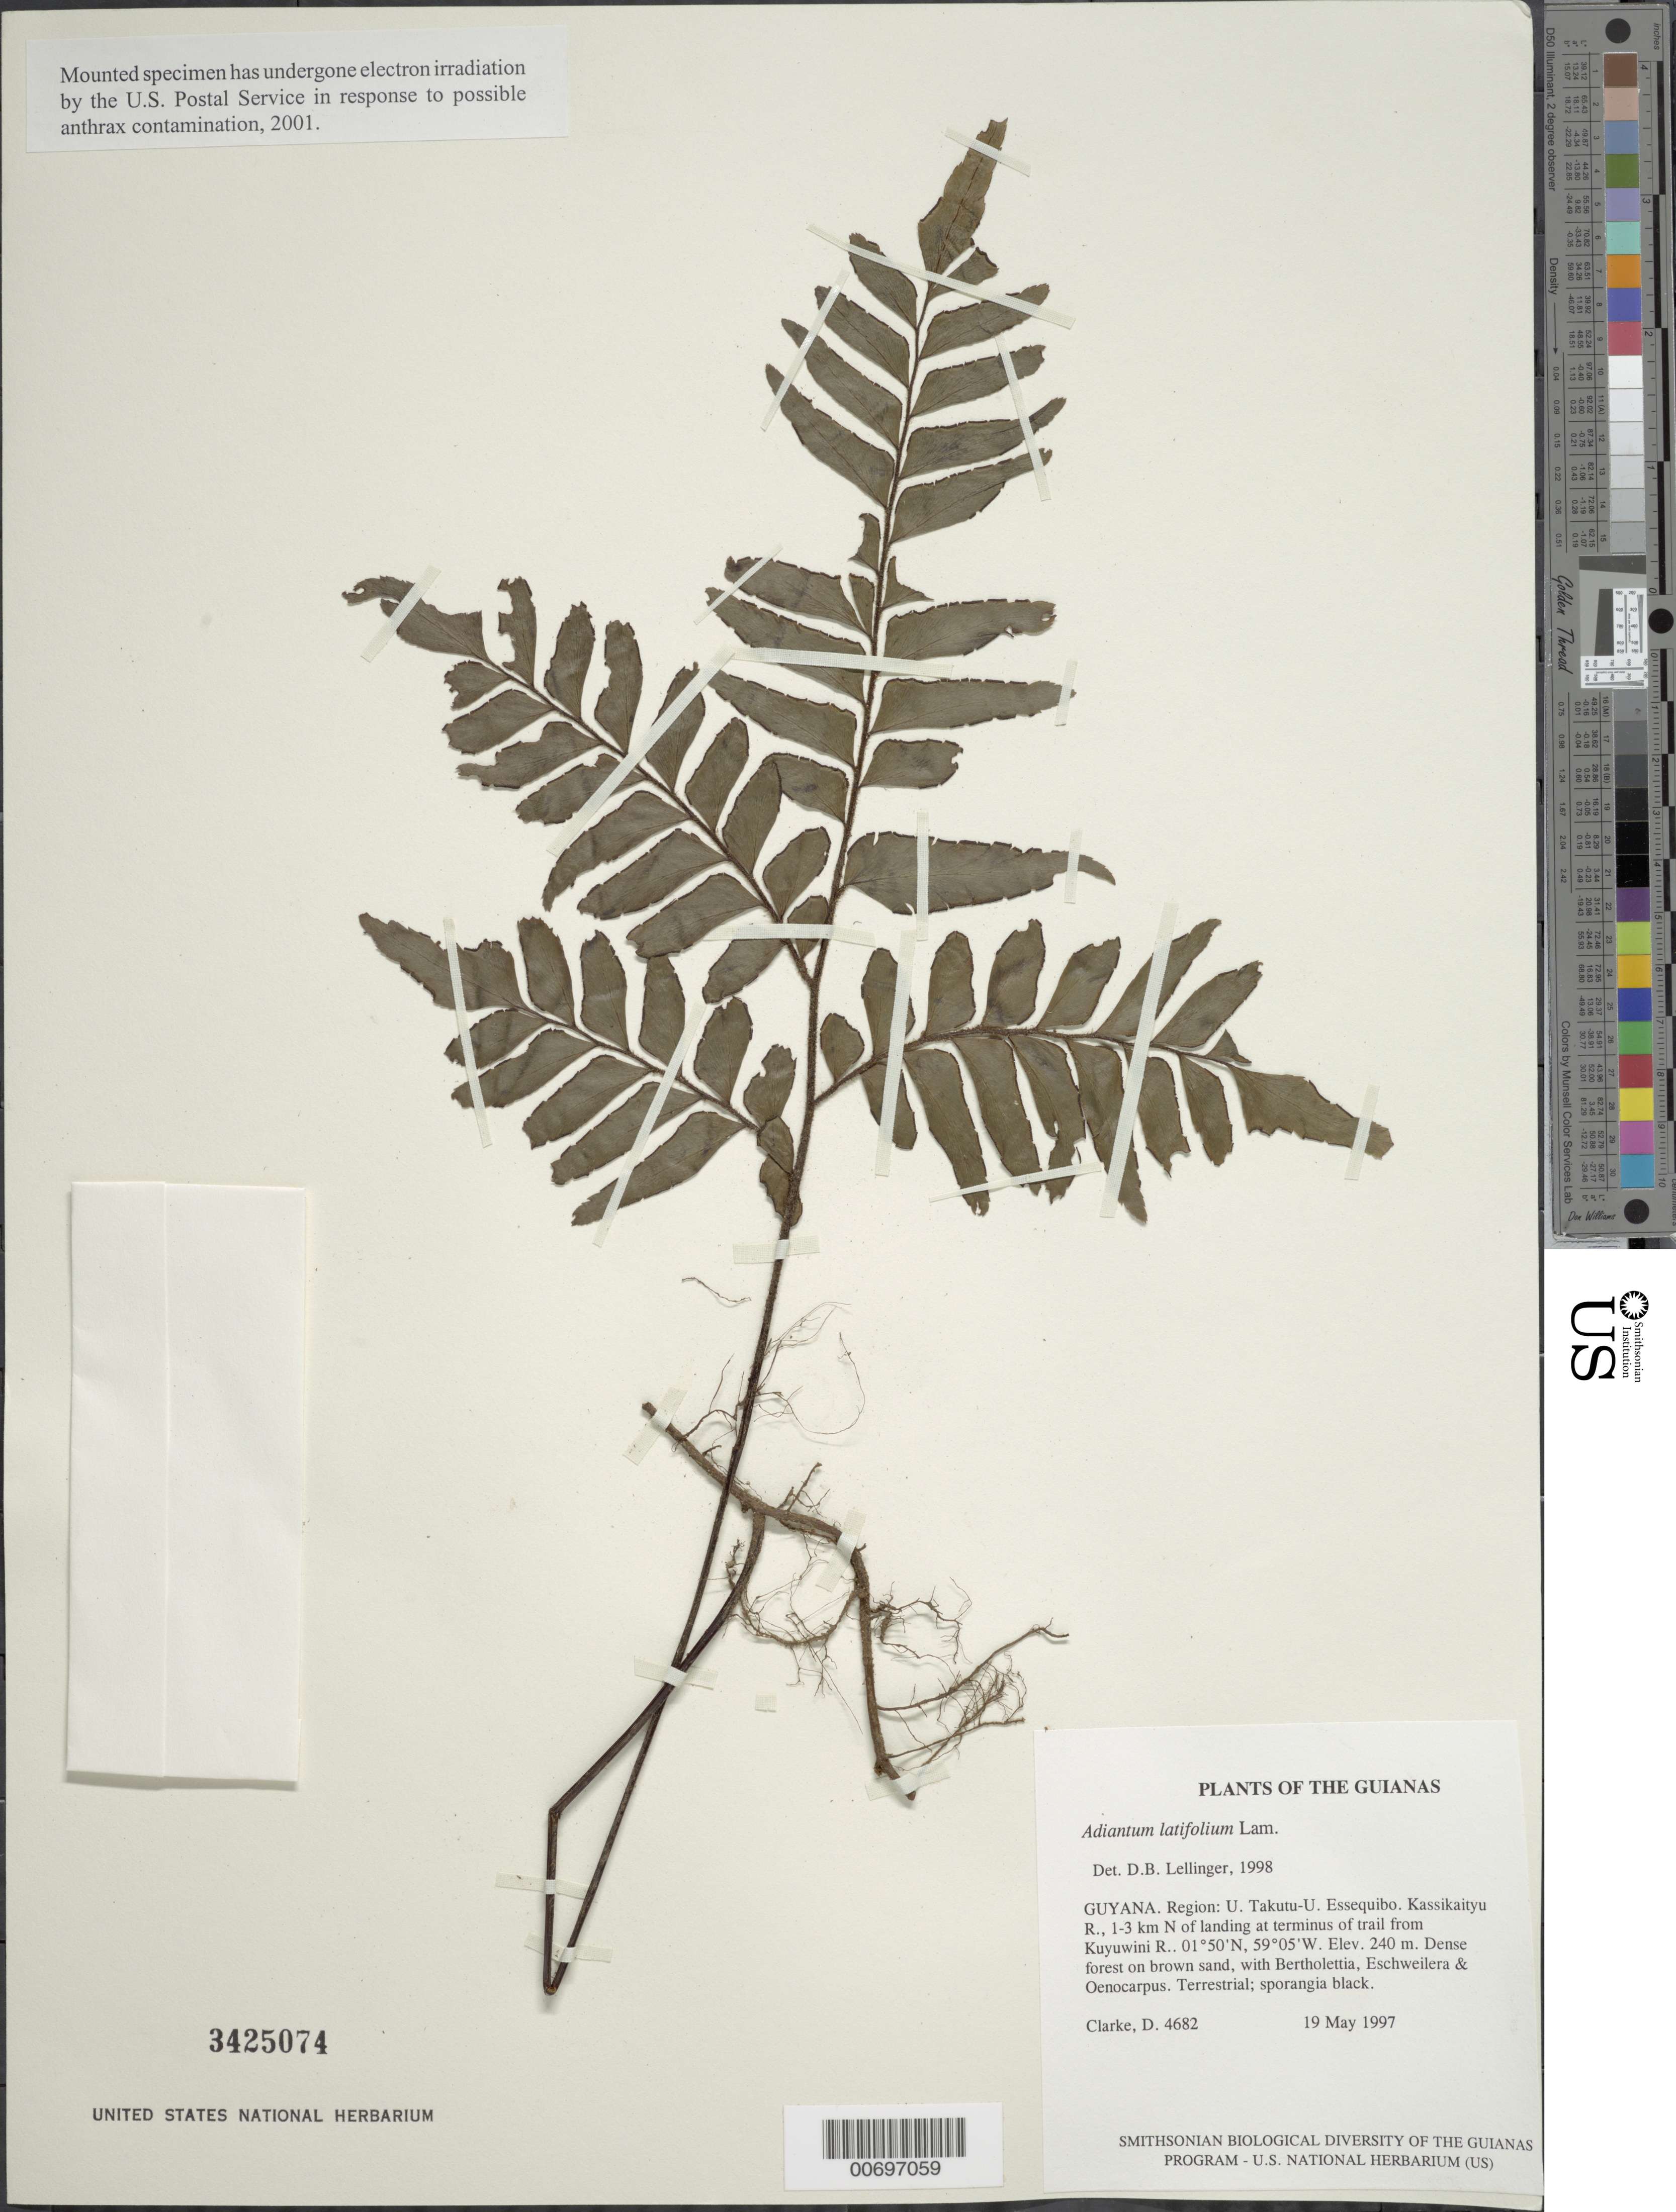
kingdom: Plantae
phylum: Tracheophyta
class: Polypodiopsida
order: Polypodiales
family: Pteridaceae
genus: Adiantum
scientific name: Adiantum argutum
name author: Splitg.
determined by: Boudrie, M.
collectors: H. D. Clarke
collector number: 4682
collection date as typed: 19 May 1997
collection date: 1997-05-19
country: Guyana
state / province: U. Takutu-U. Essequibo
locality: Kassikaityu R., 1-3 km N of landing at terminus of trail from Kuyuwini R.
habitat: Dense forest on brown sand, with Bertholettia, Eschweilera & Oenocarpus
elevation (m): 240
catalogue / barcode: US 3425074